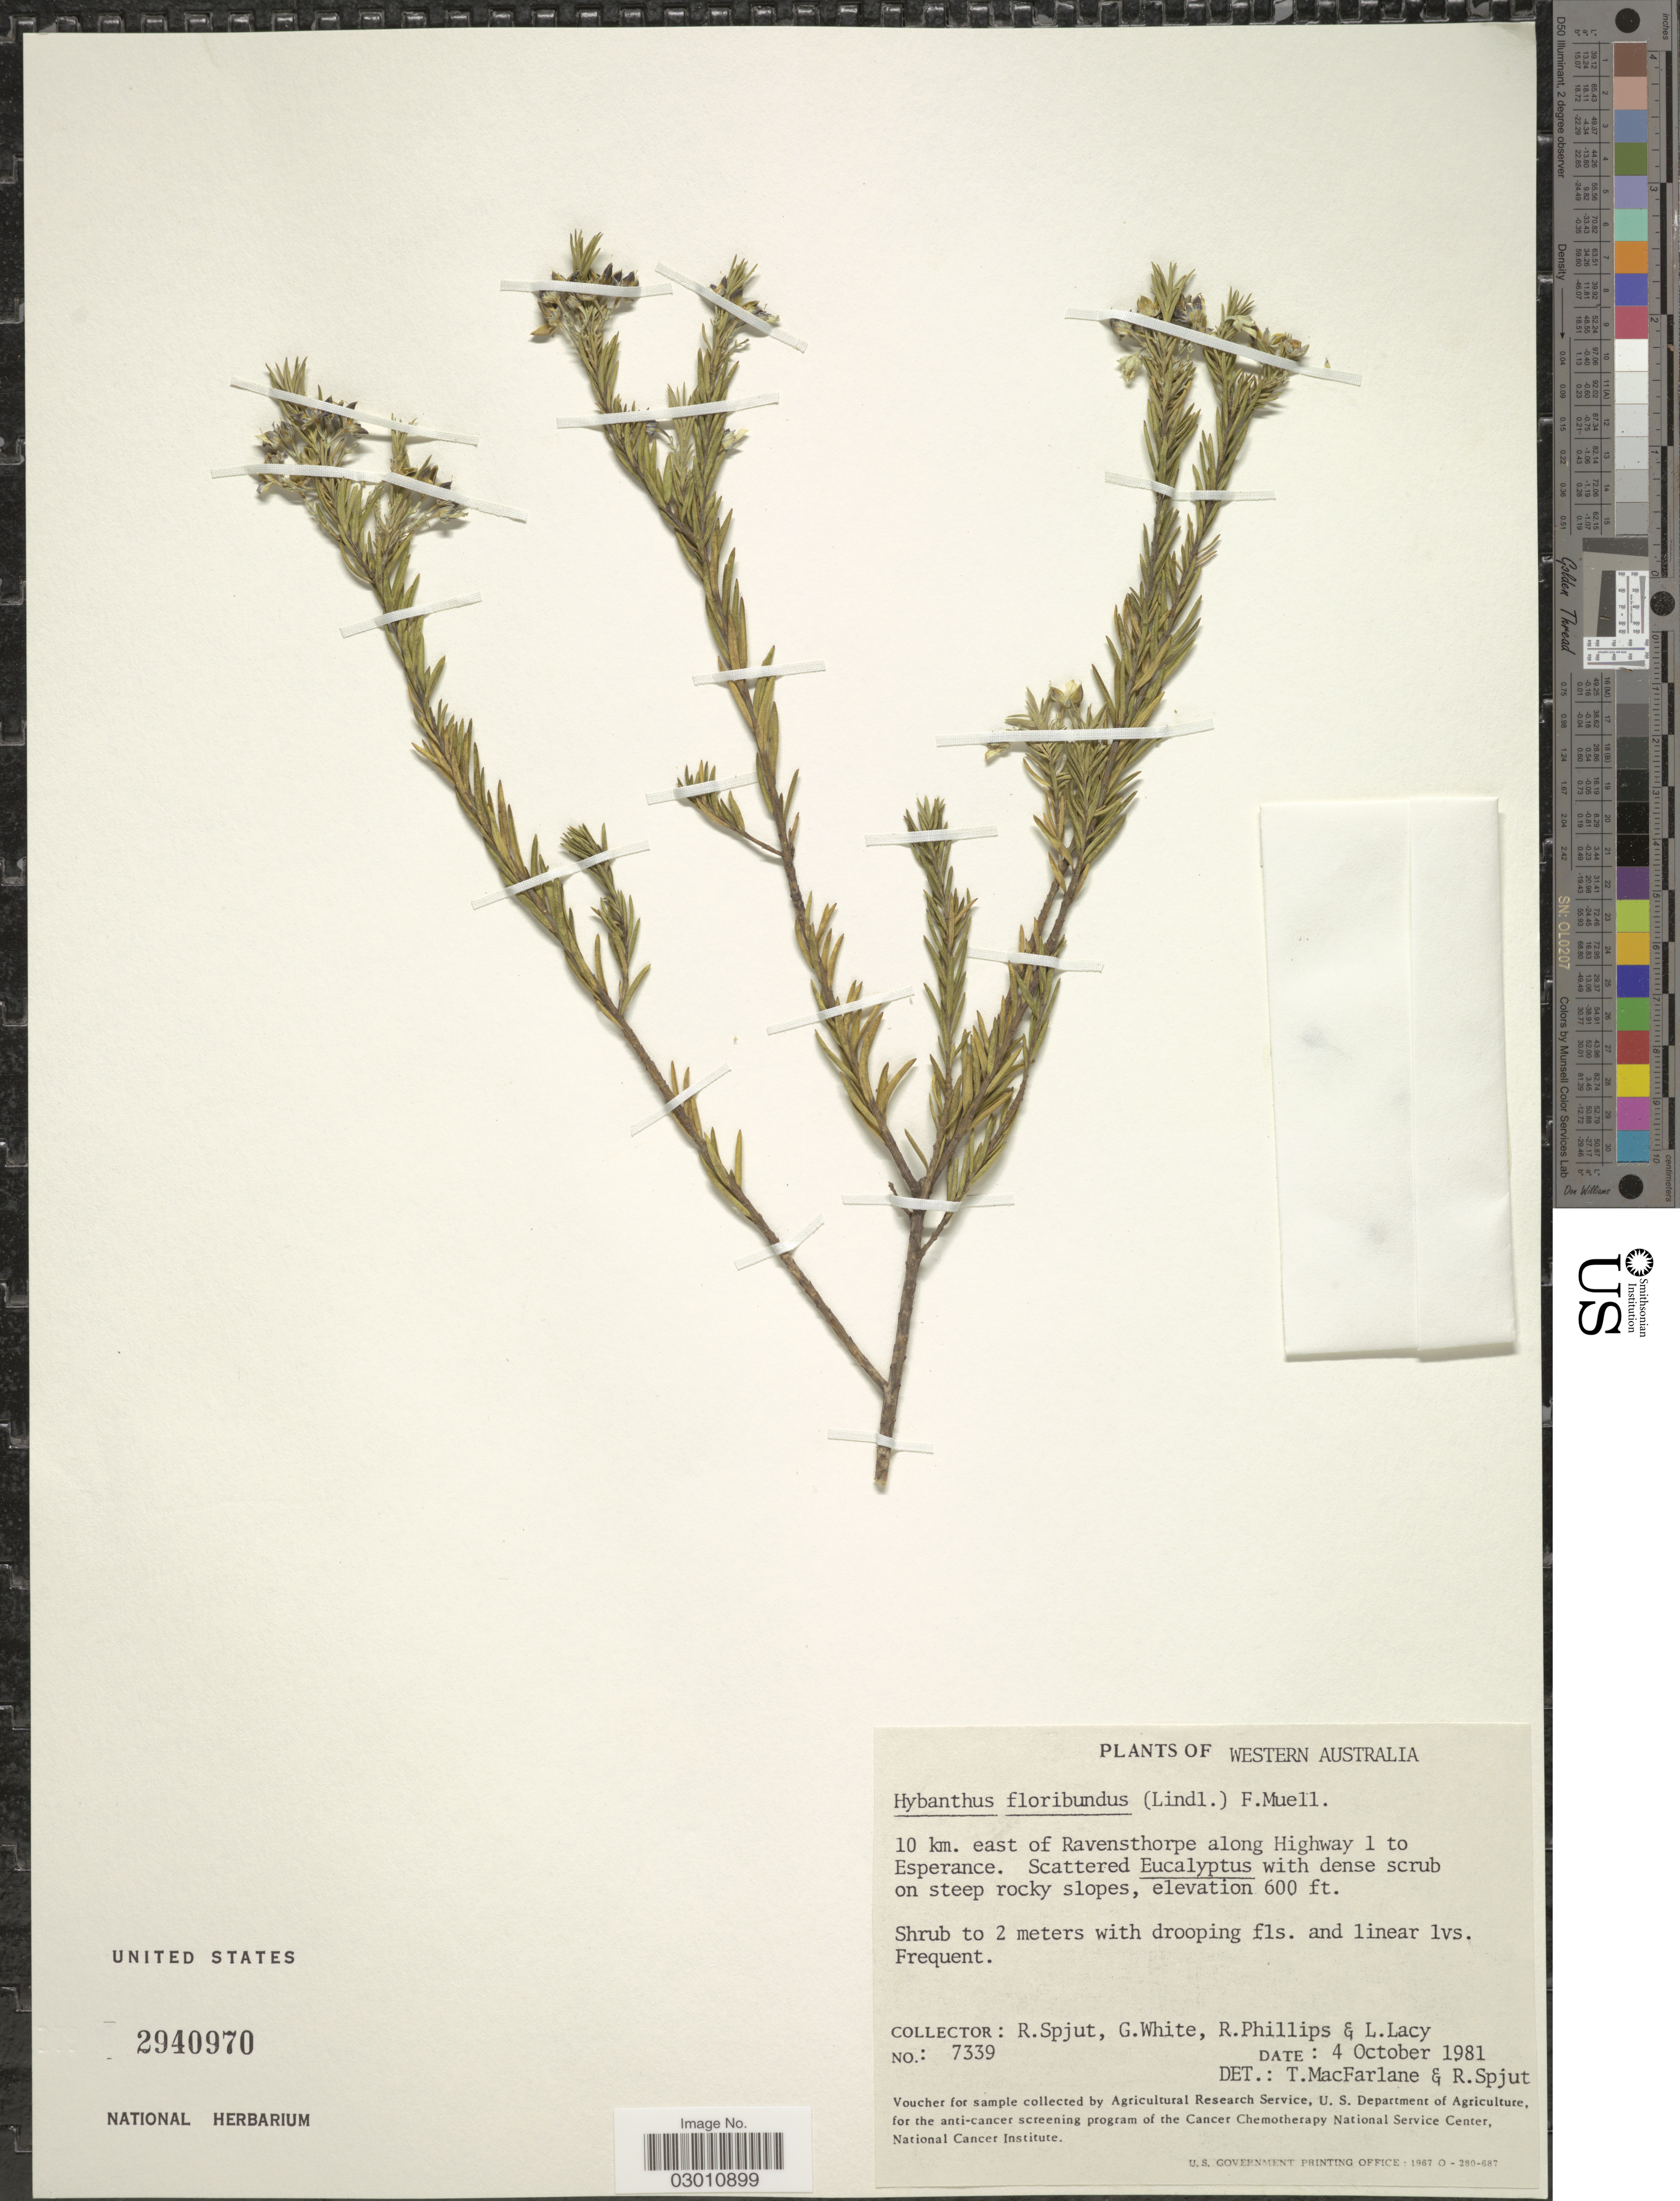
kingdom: Plantae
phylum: Tracheophyta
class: Magnoliopsida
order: Malpighiales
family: Violaceae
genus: Pigea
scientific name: Pigea adpressa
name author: (E.M. Benn.) P.I. Forst.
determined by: Gugiatti, R.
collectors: R. Spjut, G. White, R. Phillips & L. Lacy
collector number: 7339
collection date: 1981-10-04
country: Australia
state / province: Western Australia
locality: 10 km. east of Ravensthorpe along Highway 1 to Esperance.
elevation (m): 183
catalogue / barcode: US 2940970